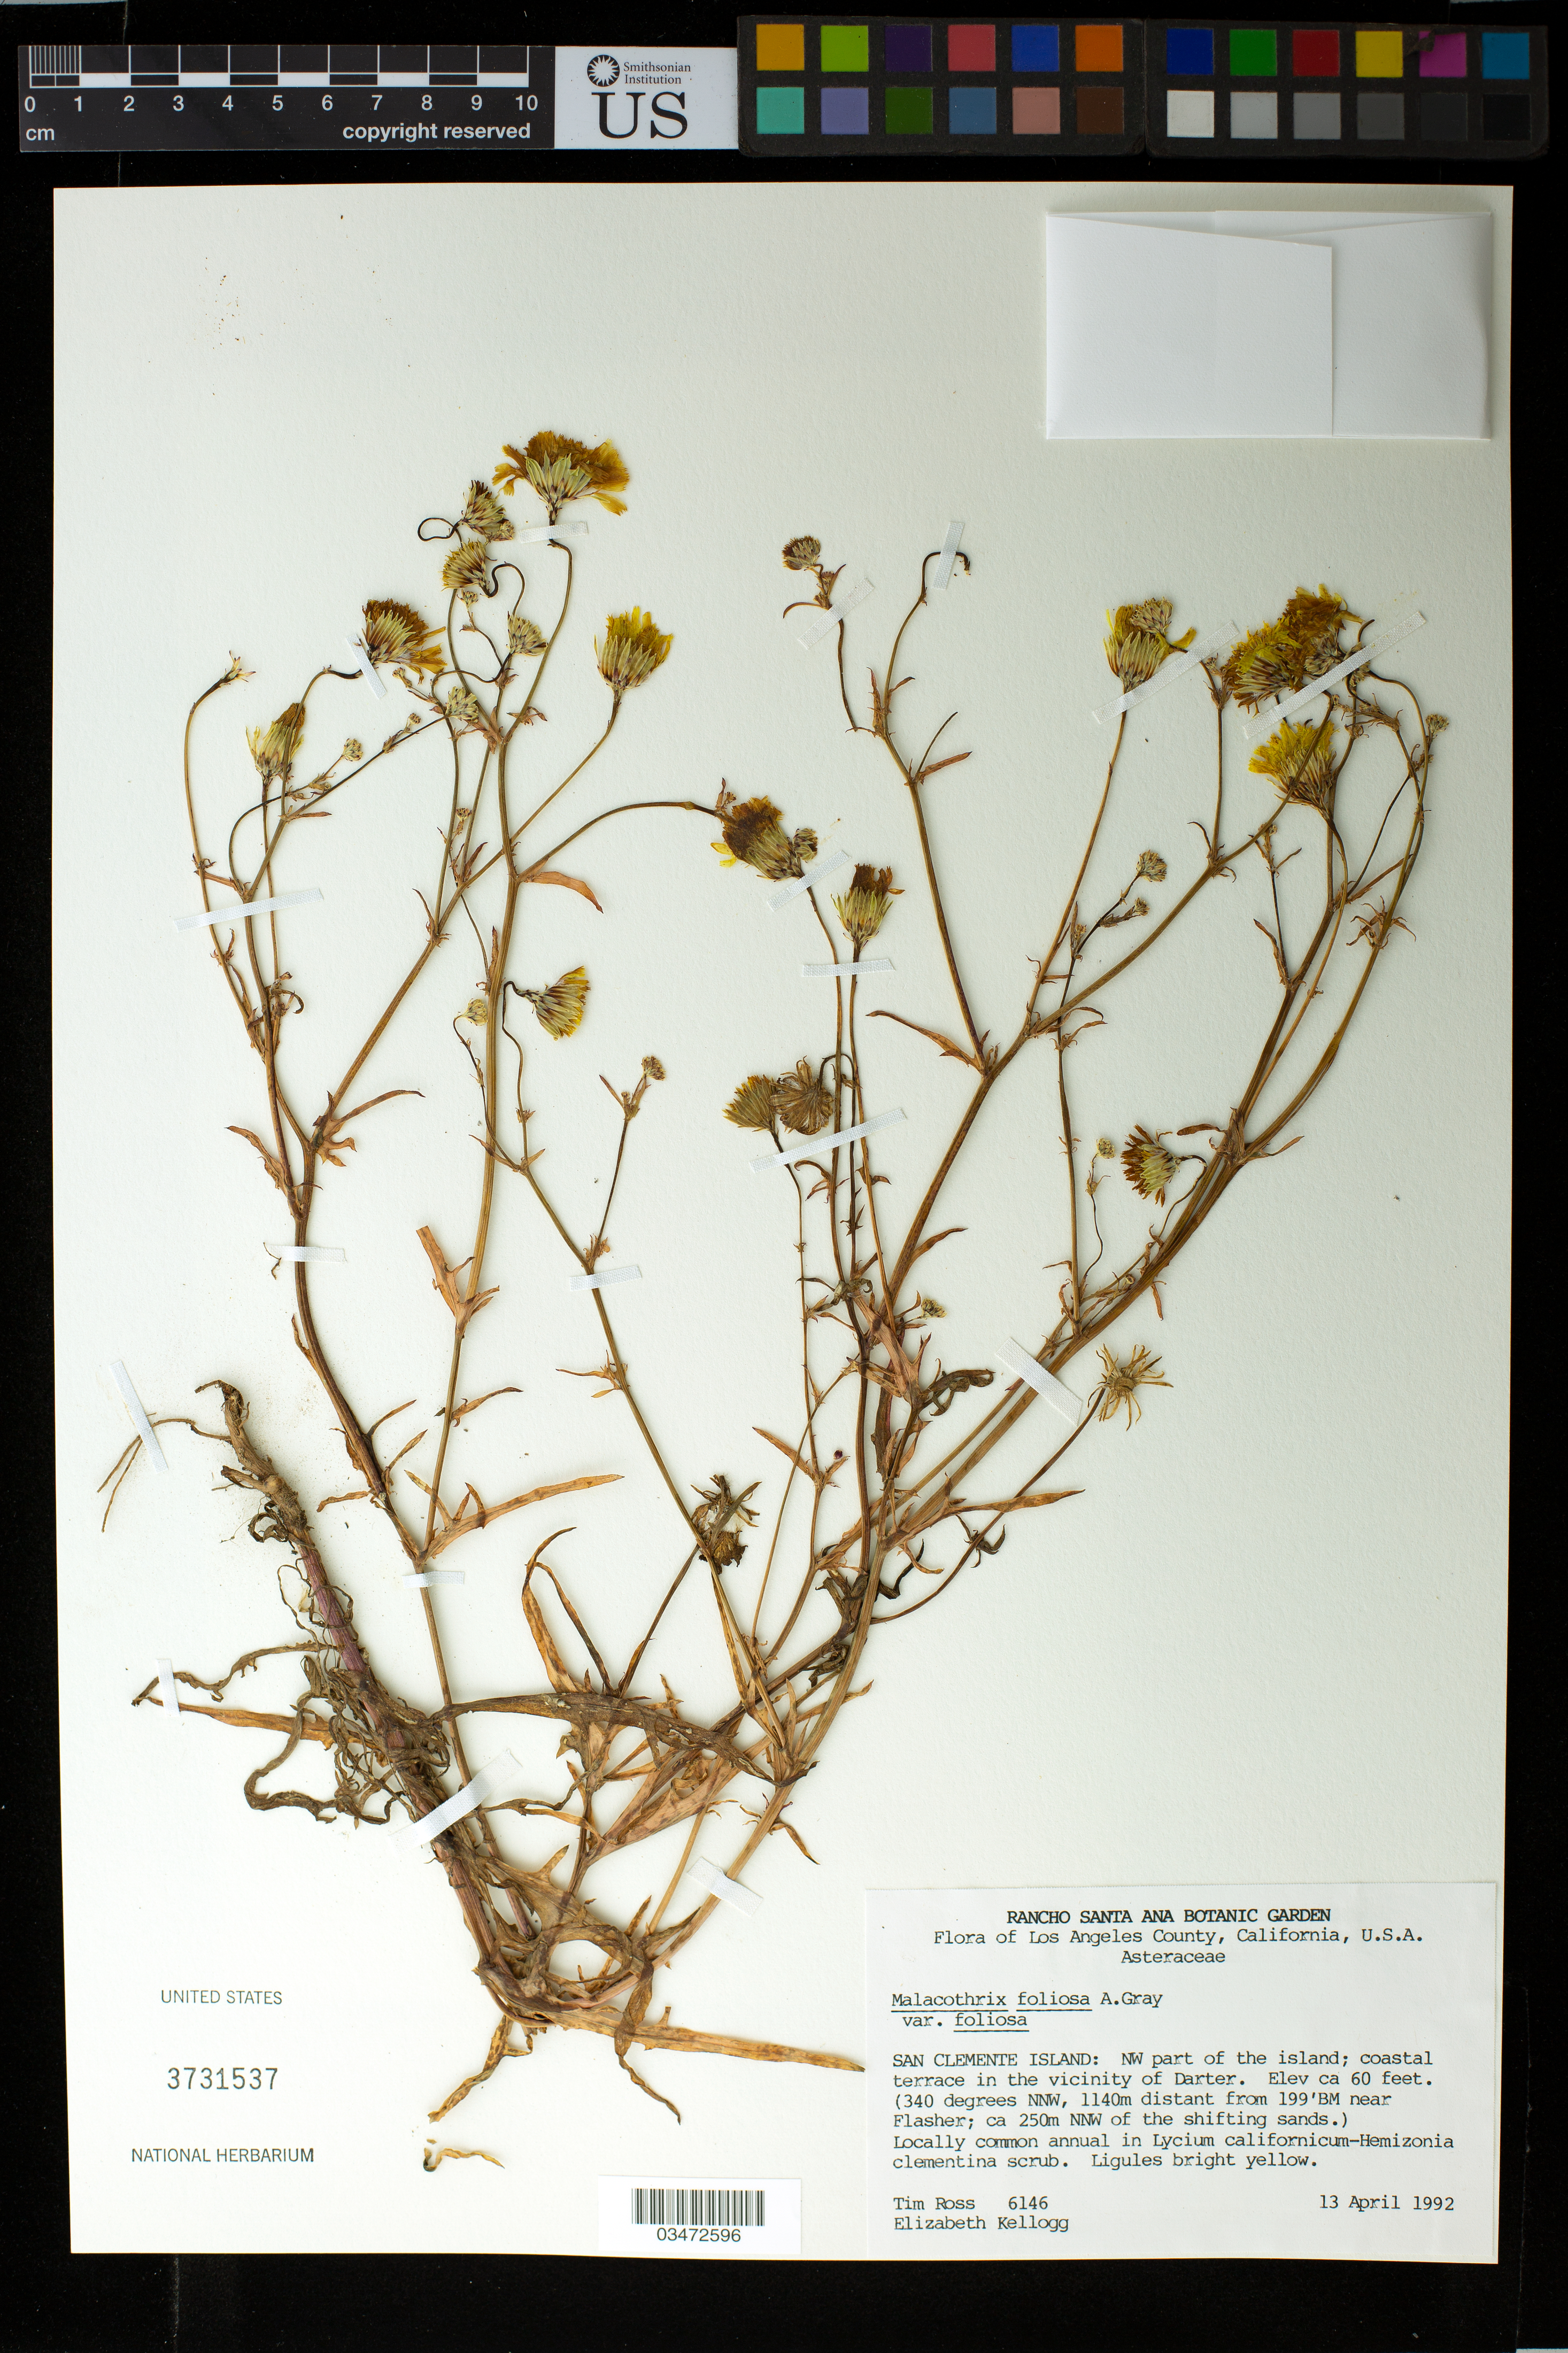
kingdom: Plantae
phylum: Tracheophyta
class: Magnoliopsida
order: Asterales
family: Asteraceae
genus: Malacothrix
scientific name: Malacothrix foliosa var. foliosa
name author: A. Gray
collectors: T. Ross & E. A. Kellogg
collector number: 6146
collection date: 1992-04-13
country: United States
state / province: California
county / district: Los Angeles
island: San Clemente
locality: San Clemente Island: NW part of the island; coastal terrace in the vicinity of Darter.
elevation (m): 18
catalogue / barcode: US 3731537